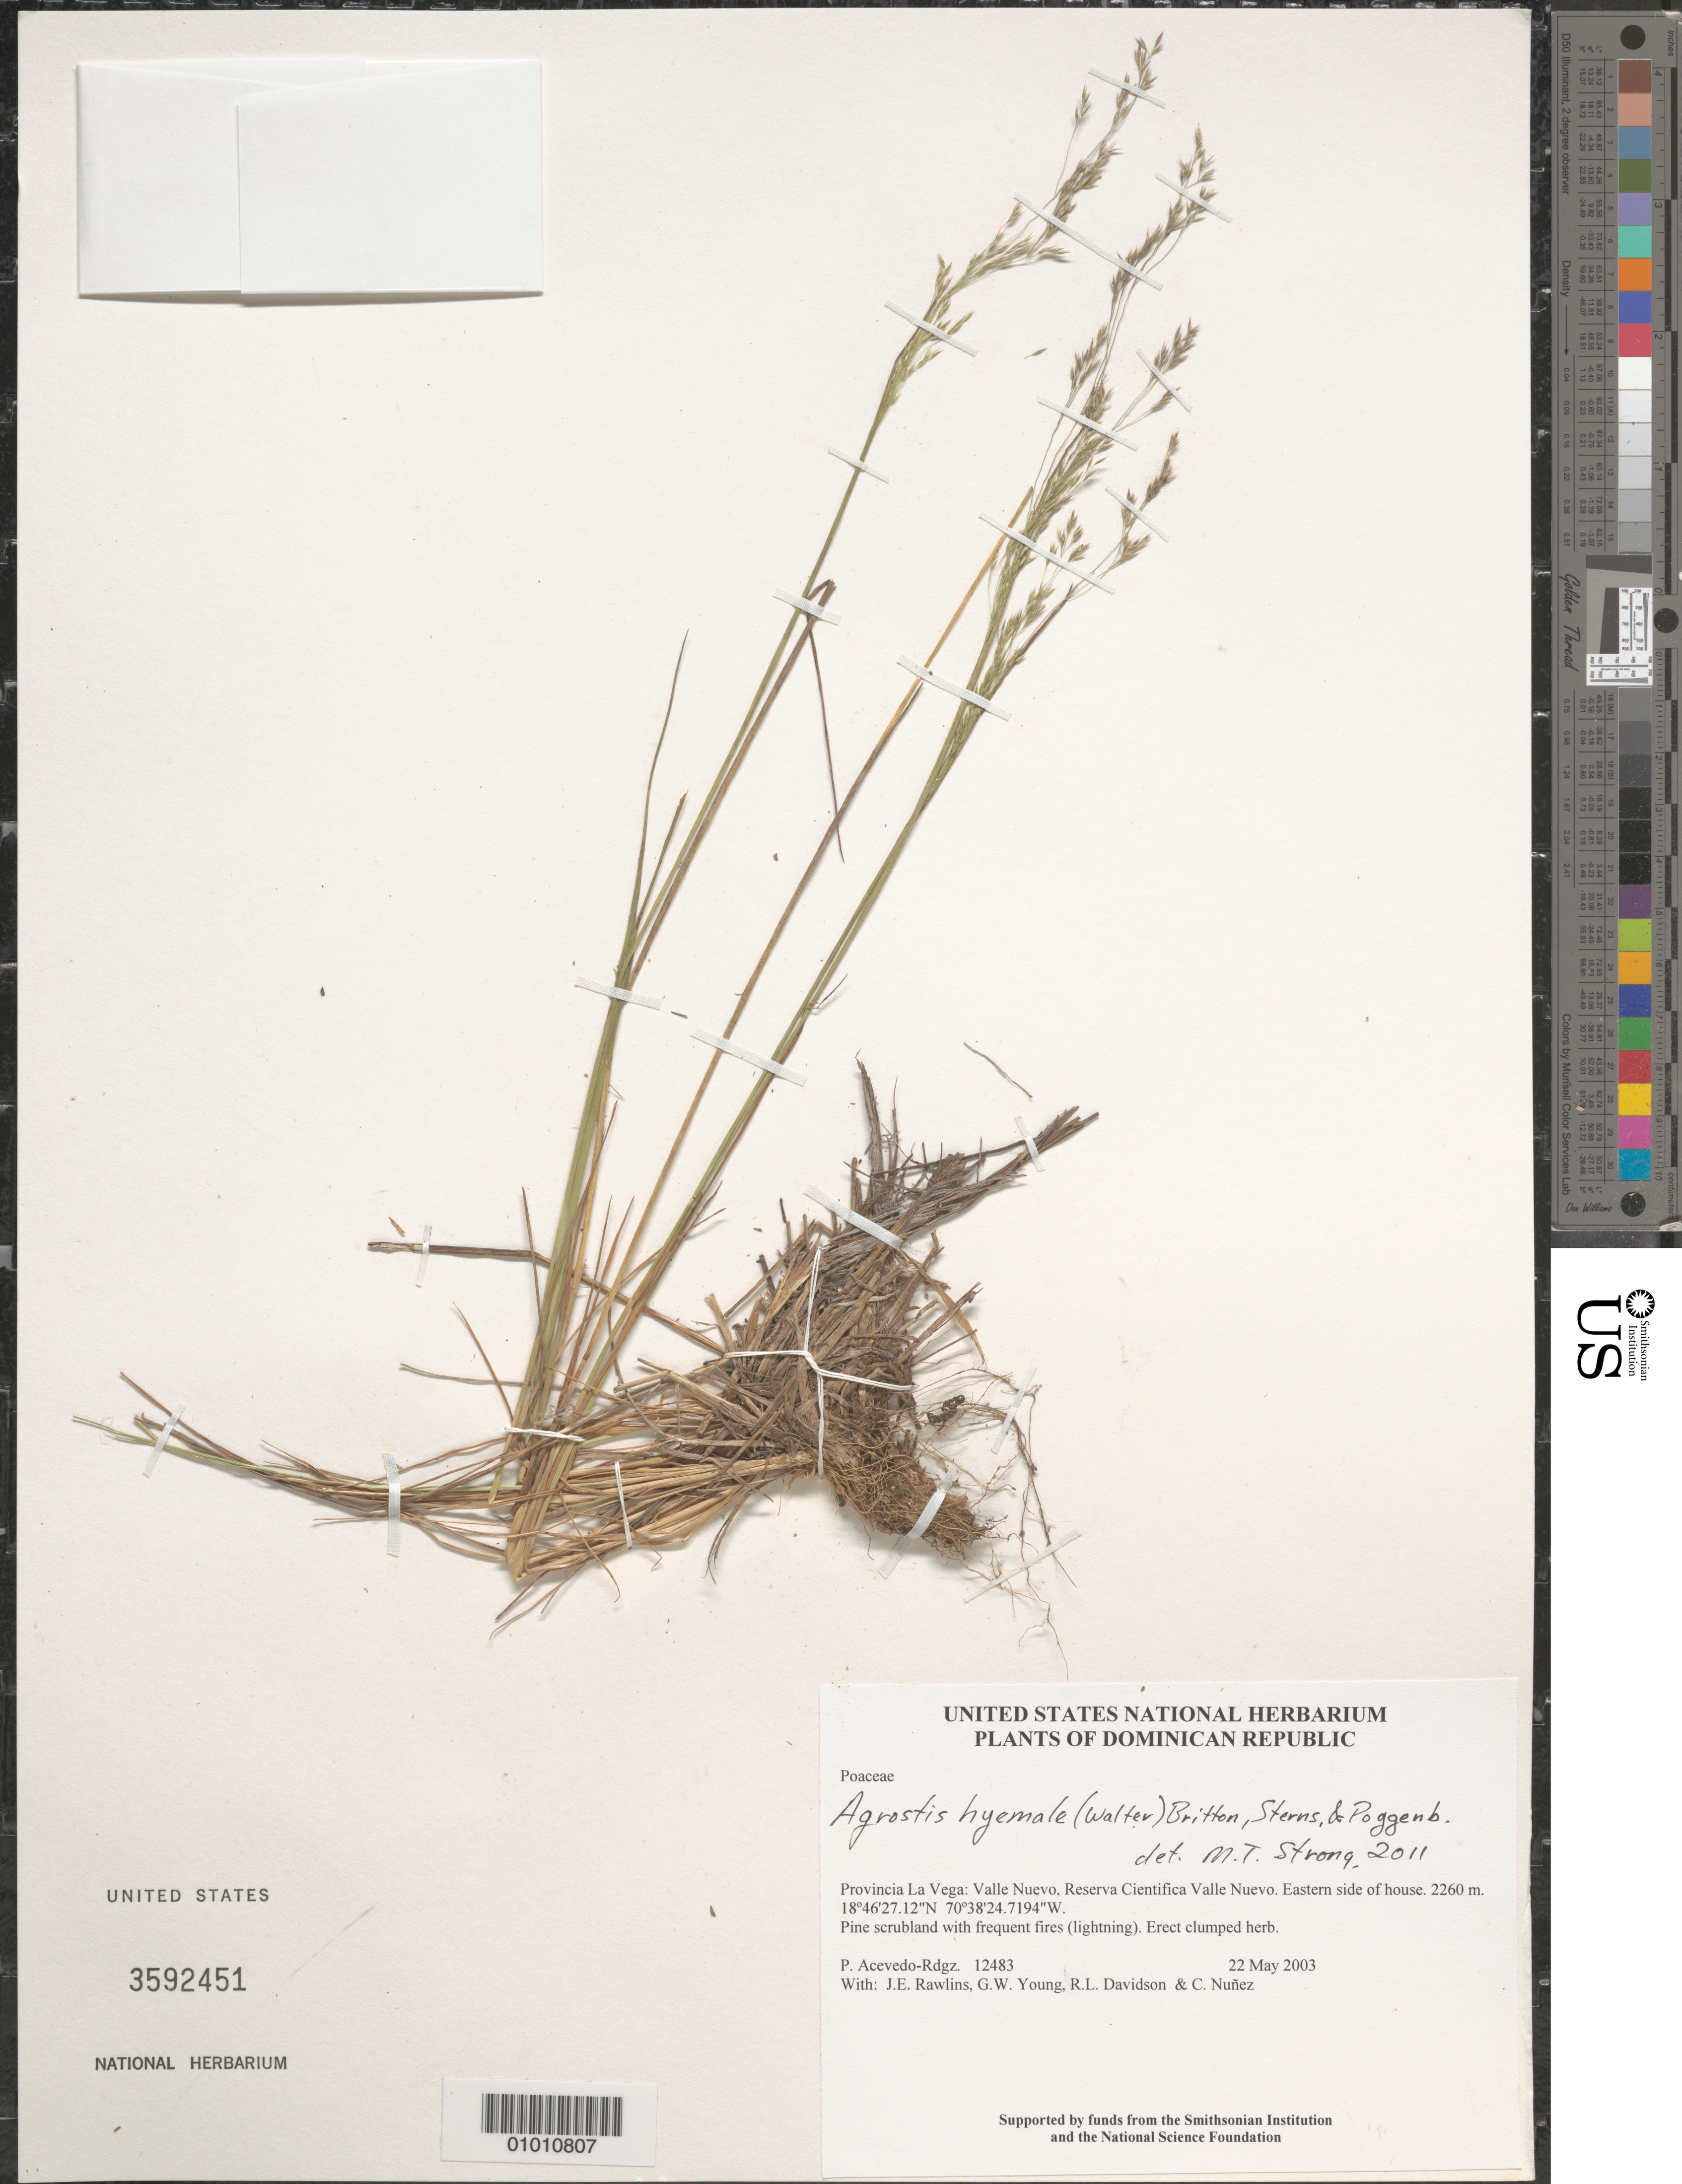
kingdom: Plantae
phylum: Tracheophyta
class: Liliopsida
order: Poales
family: Poaceae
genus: Agrostis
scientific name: Agrostis hyemalis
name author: (Walter) Britton et al.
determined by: Strong, M. T., (US), Smithsonian Institution - National Museum of Natural History (UNITED STATES)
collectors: P. Acevedo-Rodr., J. Rawlins, G. Young, R. Davidson & C. Nunez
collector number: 12483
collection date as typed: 22 May 2003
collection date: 2003-05-22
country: Dominican Republic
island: Hispaniola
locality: Provincia La Vega: Valle Nuevo, Reserva Cientifica Valle Nuevo. Eastern side of house.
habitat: Pine scrubland with frequent fires (lightning).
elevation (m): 2260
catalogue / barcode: US 3592451